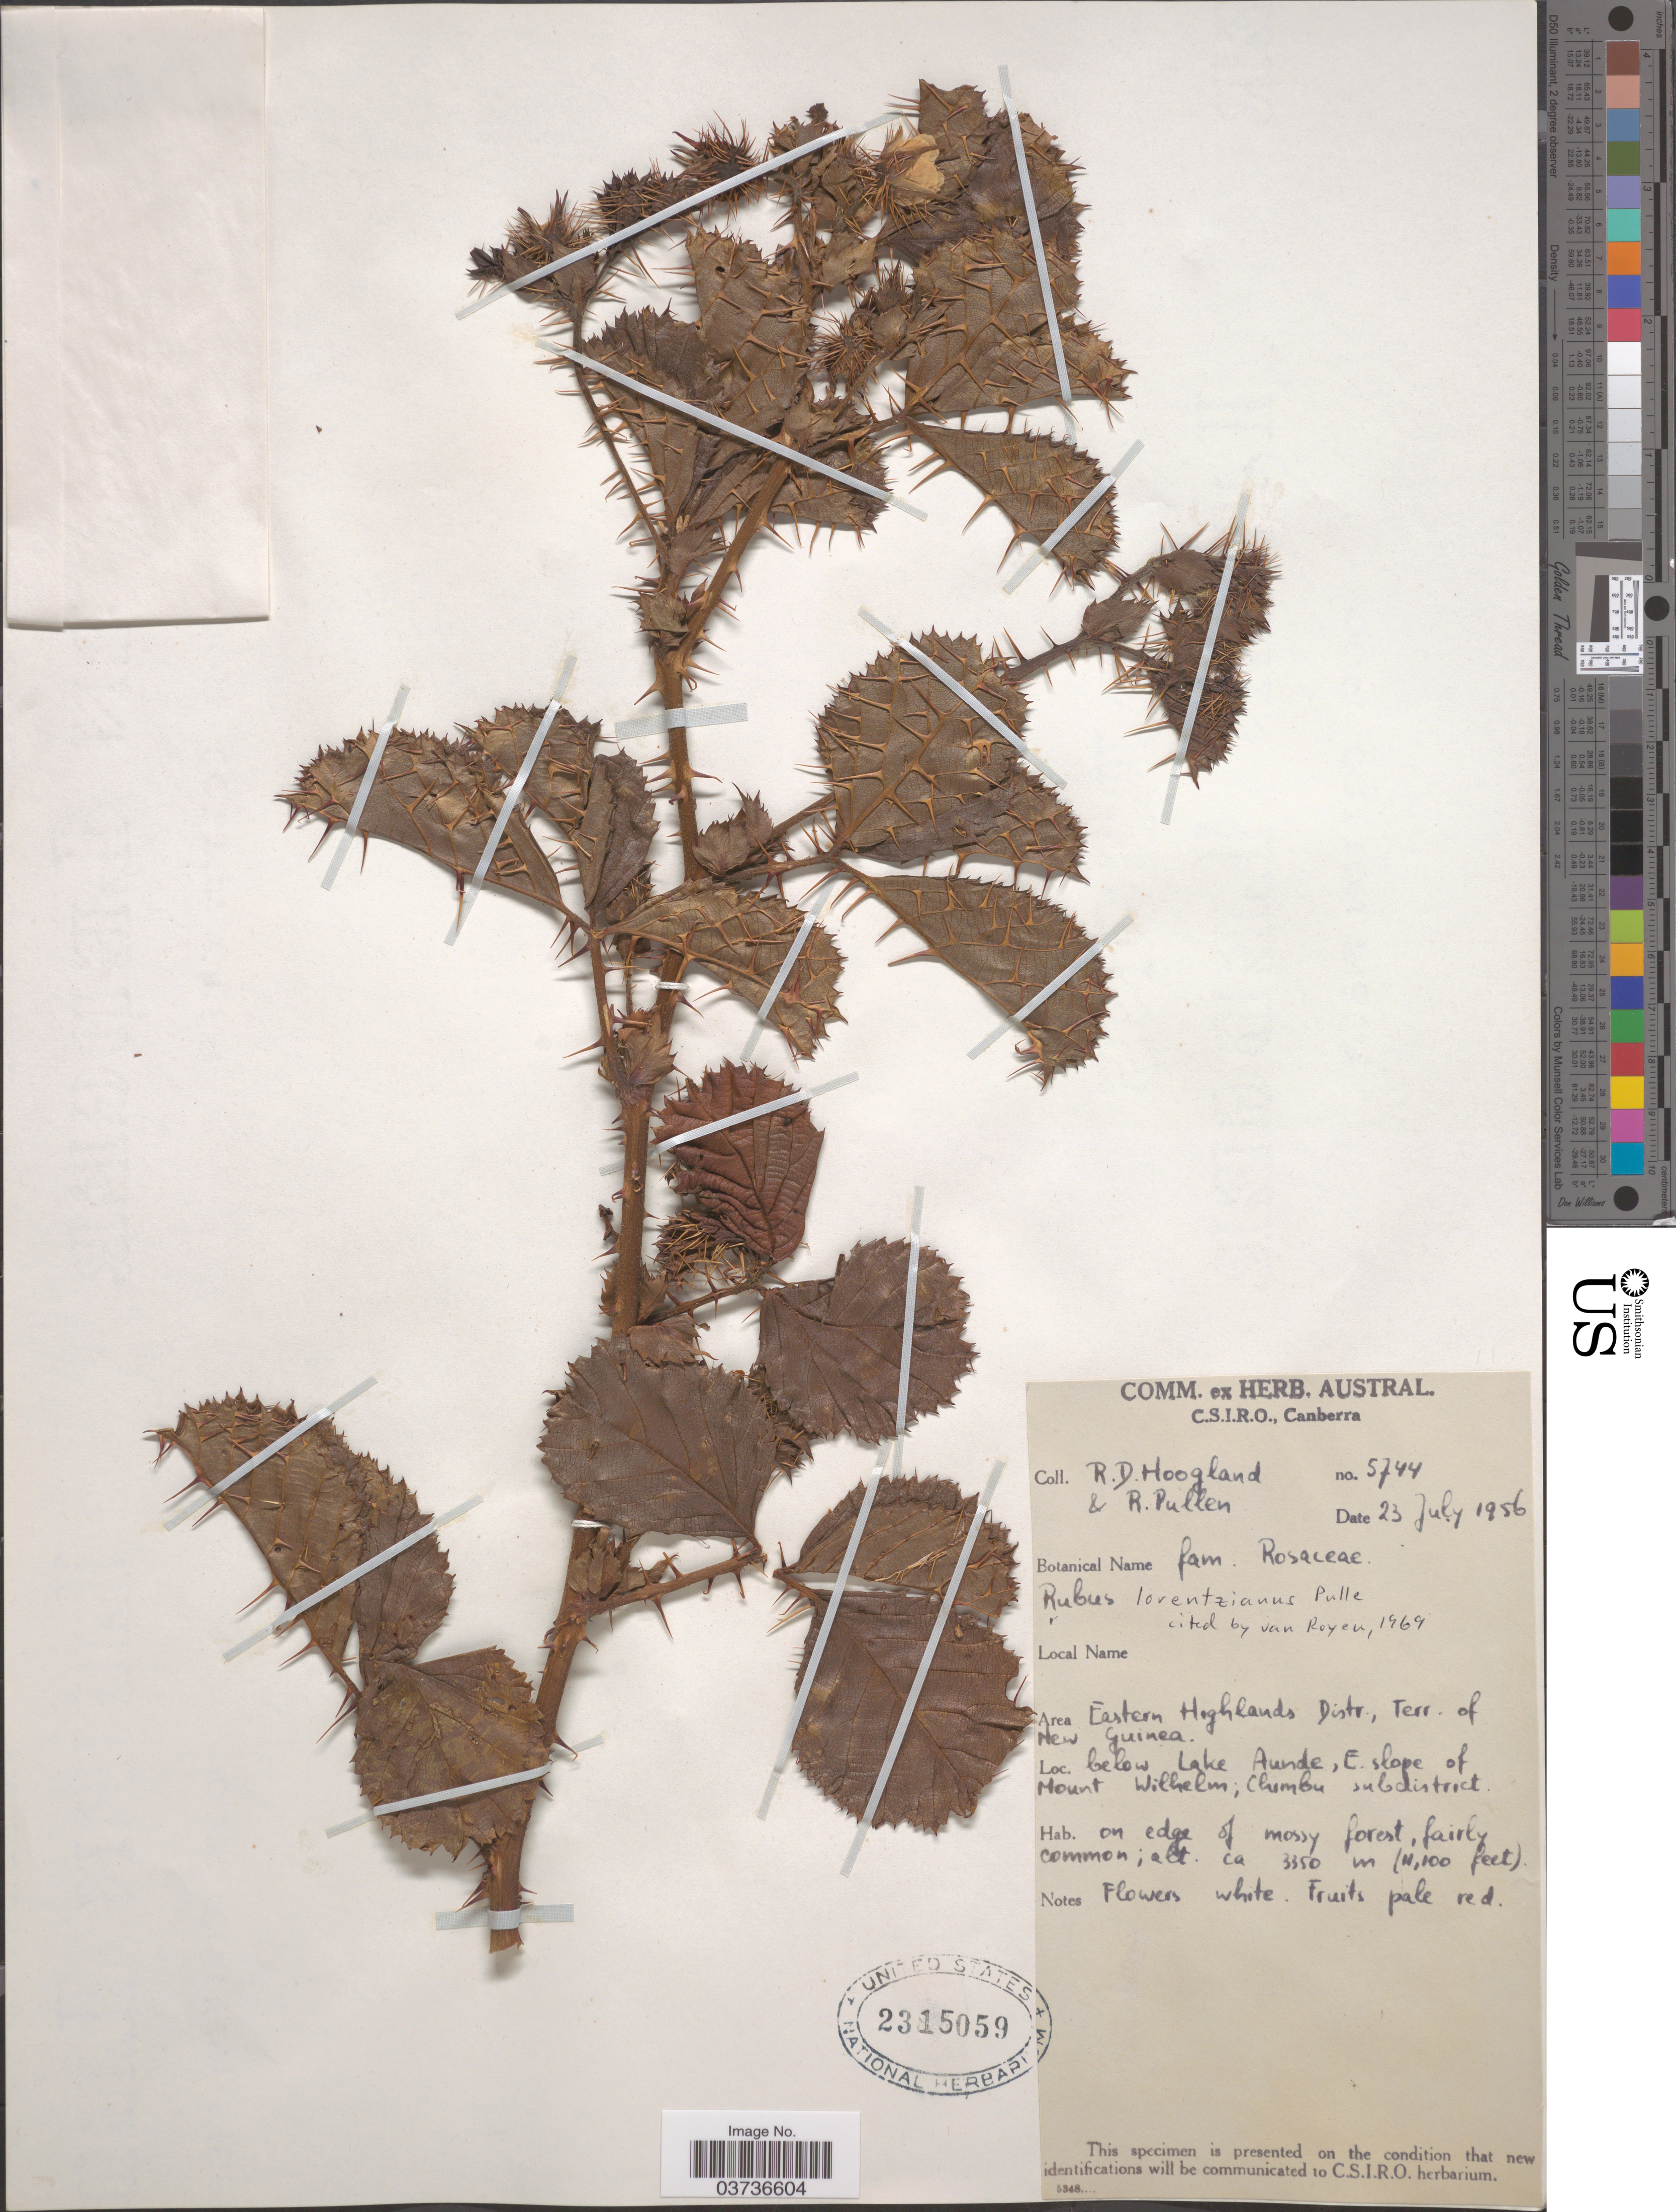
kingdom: Plantae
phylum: Tracheophyta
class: Magnoliopsida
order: Rosales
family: Rosaceae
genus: Rubus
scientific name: Rubus lorentzianus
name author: Pulle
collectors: R. D. Hoogland & R. Pullen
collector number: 5744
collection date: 1956-07-23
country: Papua New Guinea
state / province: Chimbu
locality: Area Eastern Highlands Distr., Terr. of New Guinea. Below Lake Aunde, E. slope of Mount Wilhelm; Chimbu subdistrict.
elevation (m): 3350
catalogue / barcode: US 2315059